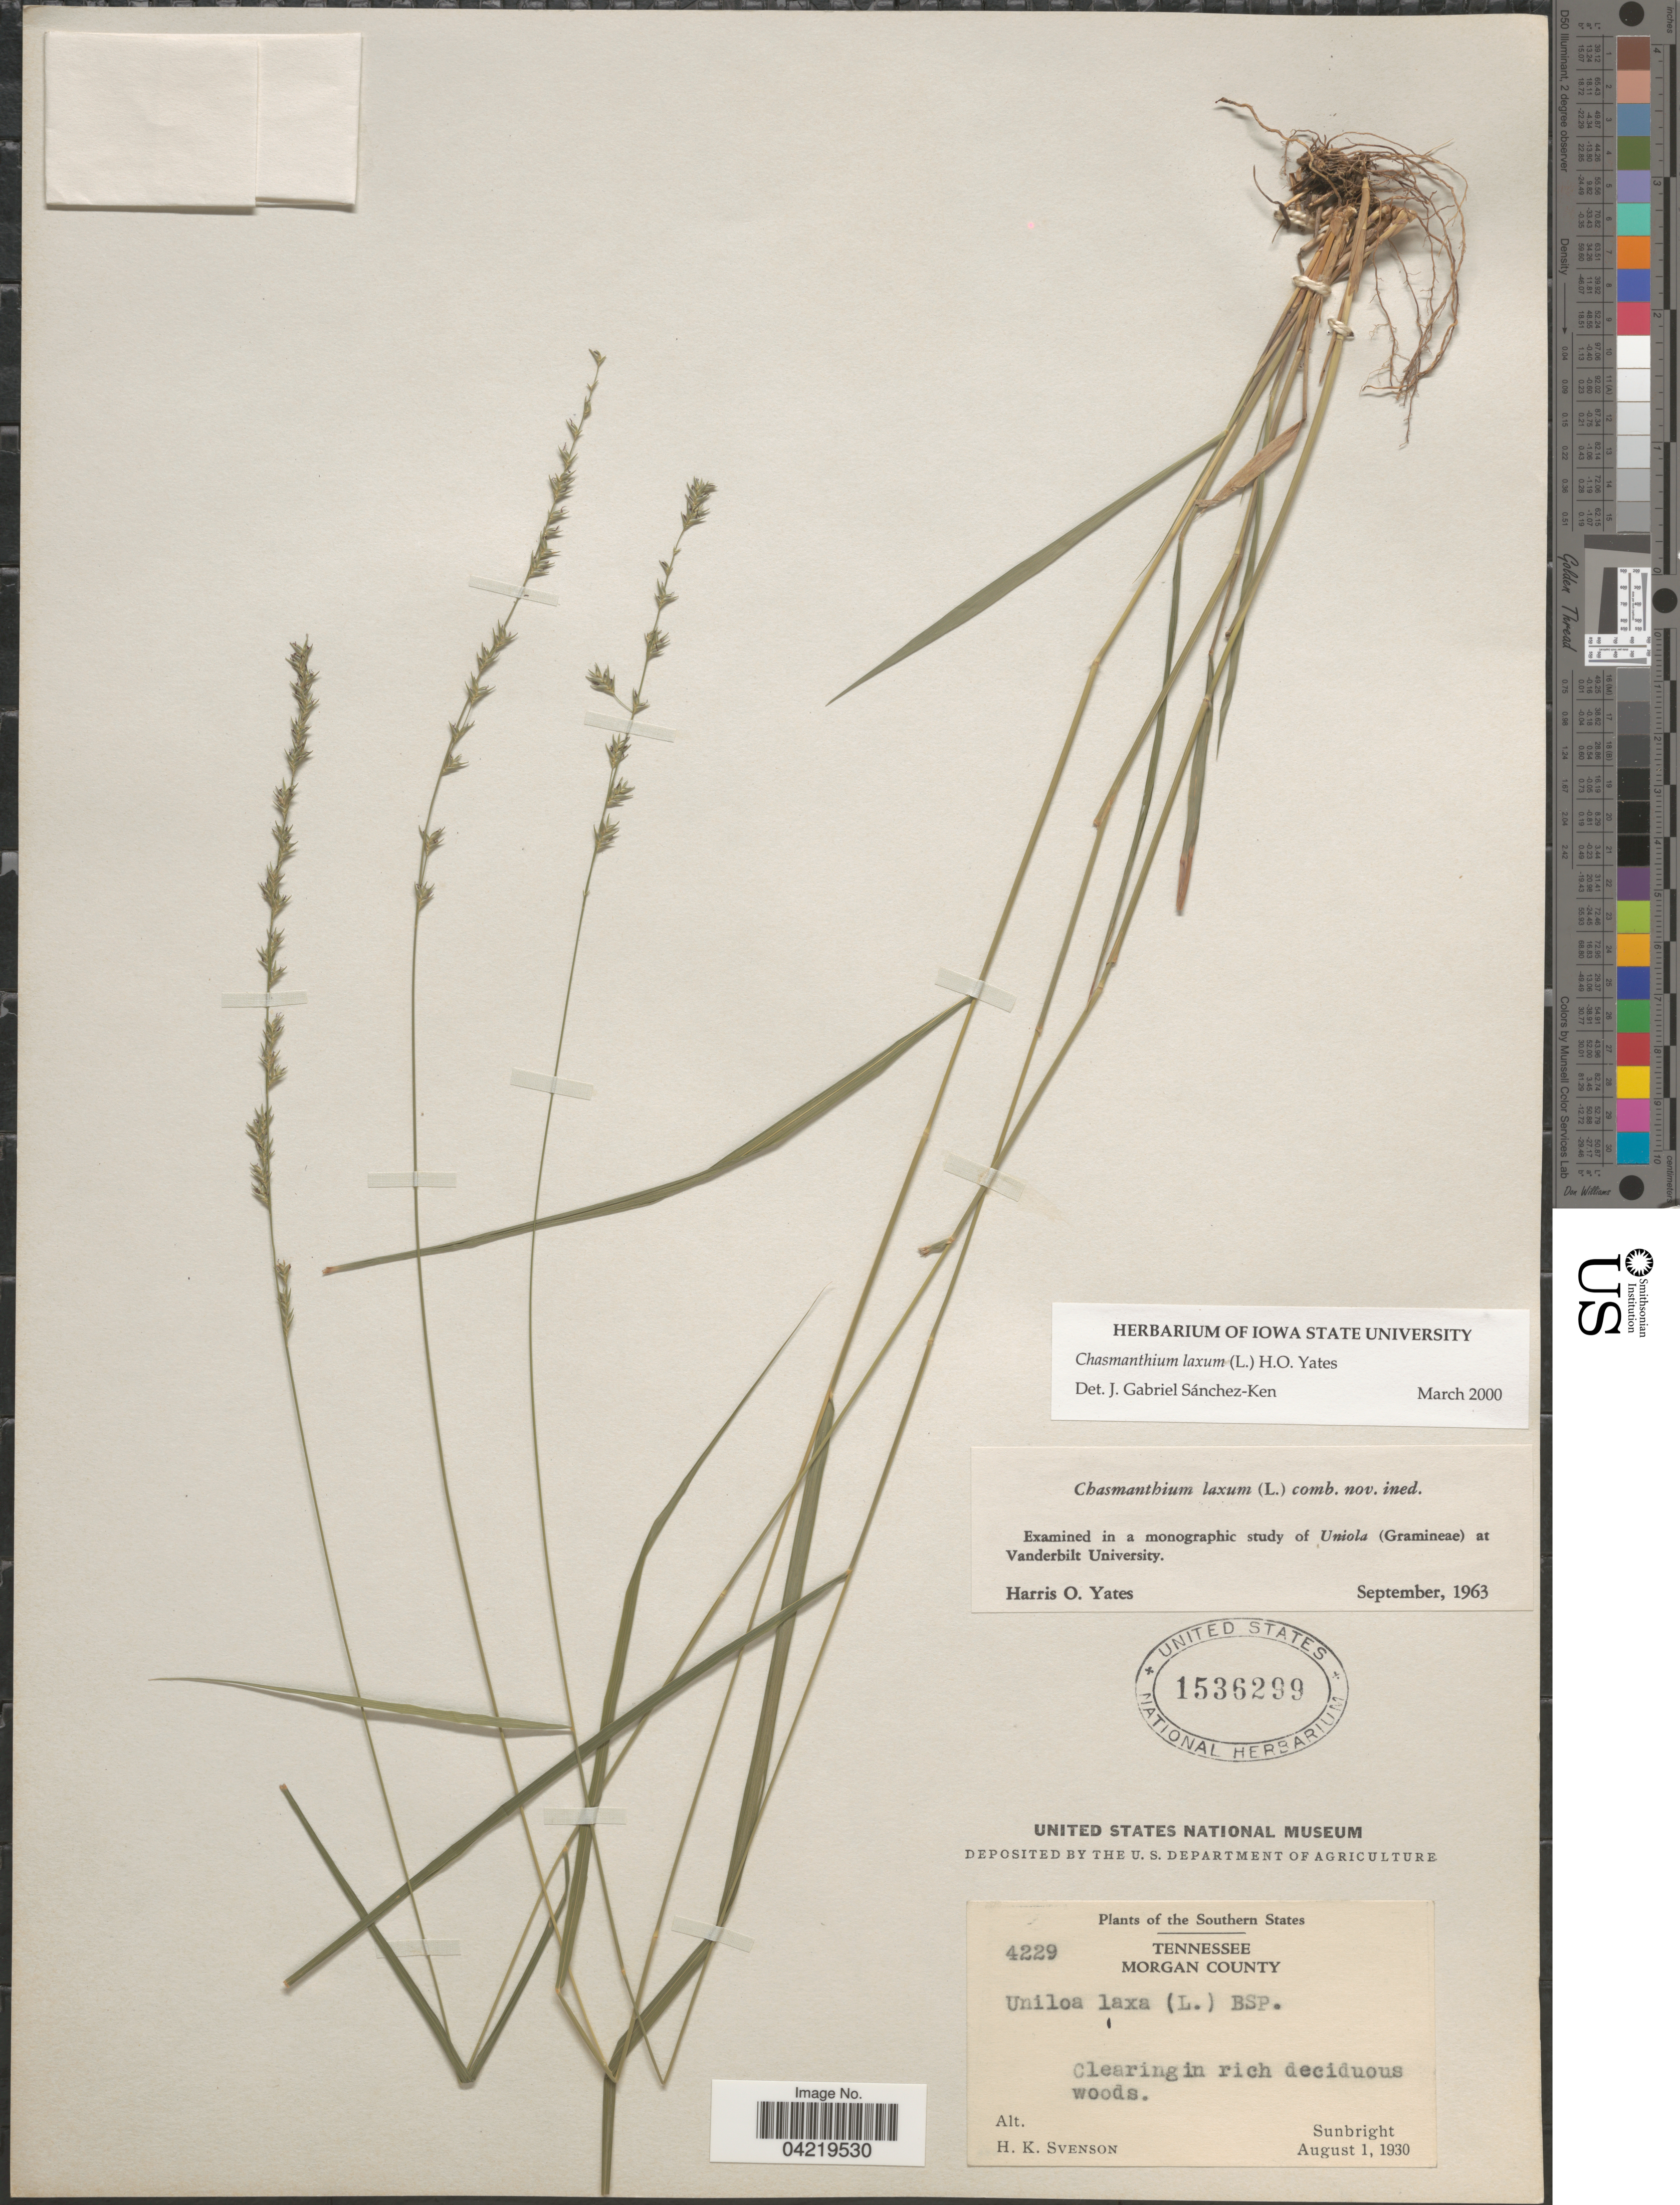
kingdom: Plantae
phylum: Tracheophyta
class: Liliopsida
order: Poales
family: Poaceae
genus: Chasmanthium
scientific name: Chasmanthium laxum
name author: (L.) H.O. Yates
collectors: H. K. Svenson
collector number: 4229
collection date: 1930-08-01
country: United States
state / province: Tennessee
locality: The Southern States. Morgan County. Sunbright.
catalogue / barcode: US 1536299